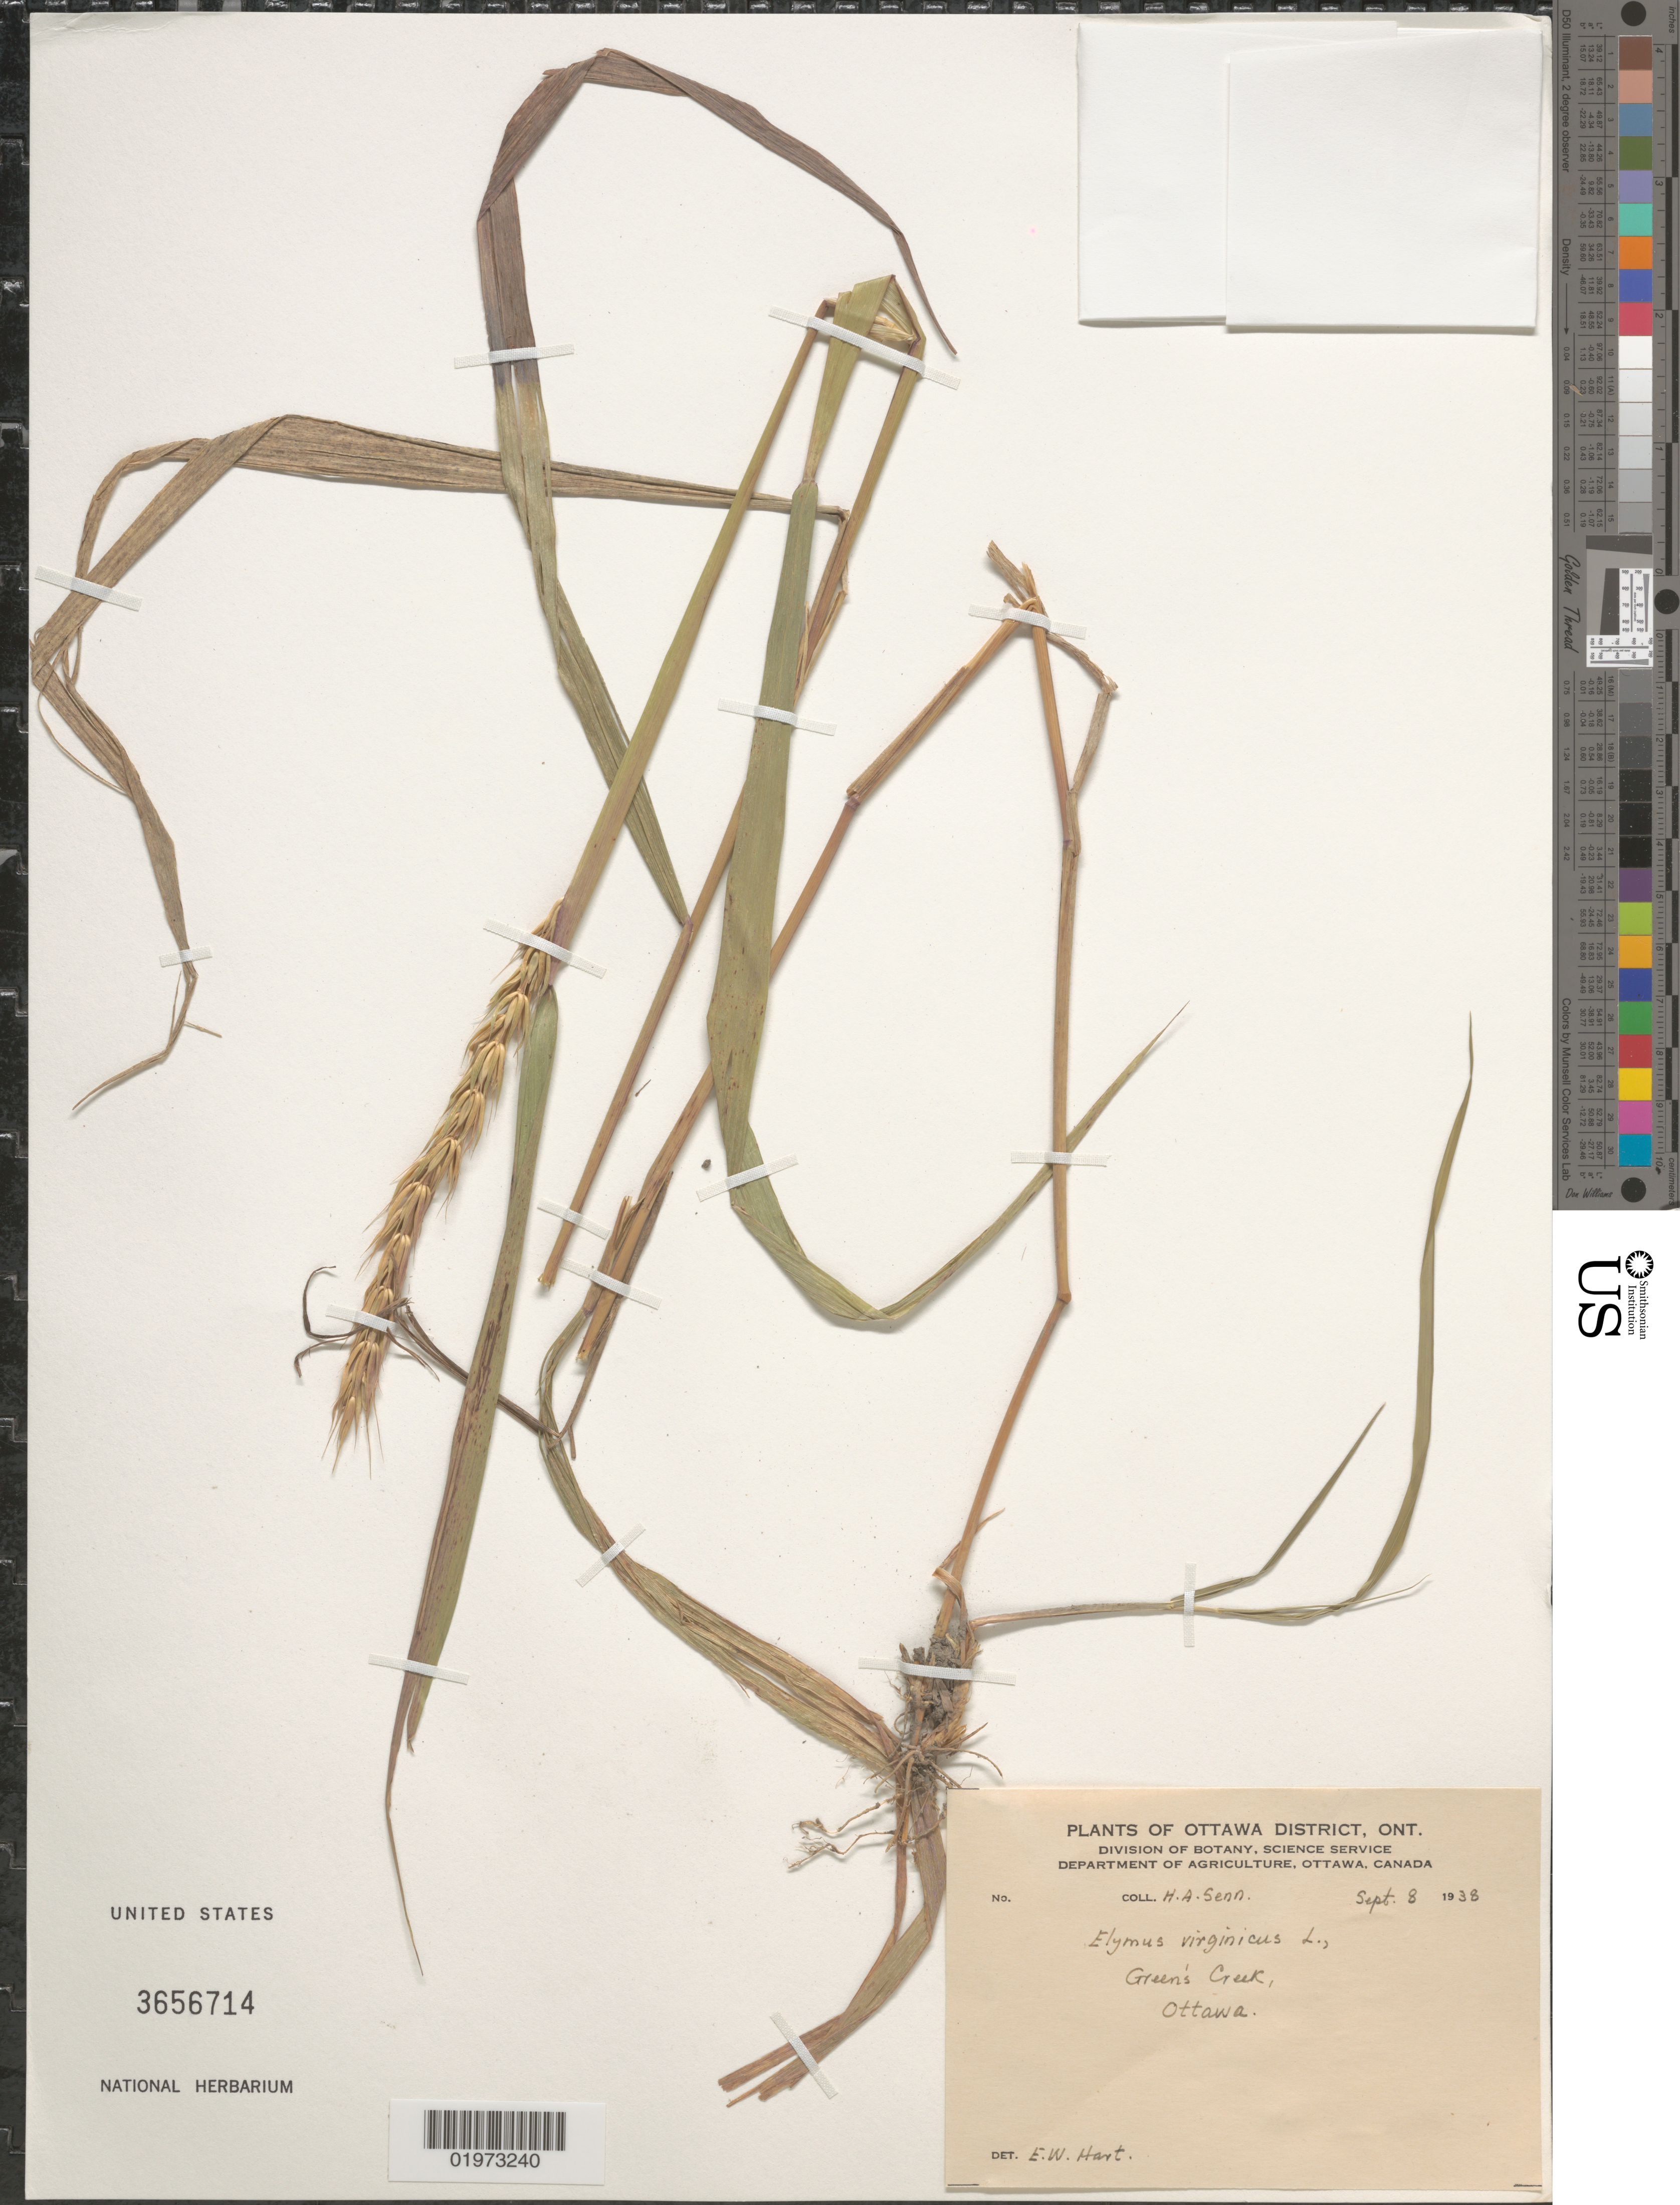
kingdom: Plantae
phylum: Tracheophyta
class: Liliopsida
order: Poales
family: Poaceae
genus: Elymus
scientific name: Elymus virginicus var. virginicus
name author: L.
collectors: H. Senn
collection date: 1938-09-08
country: Canada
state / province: Ontario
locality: Ottawa District. Green's Creek. Ottawa.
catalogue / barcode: US 3656714